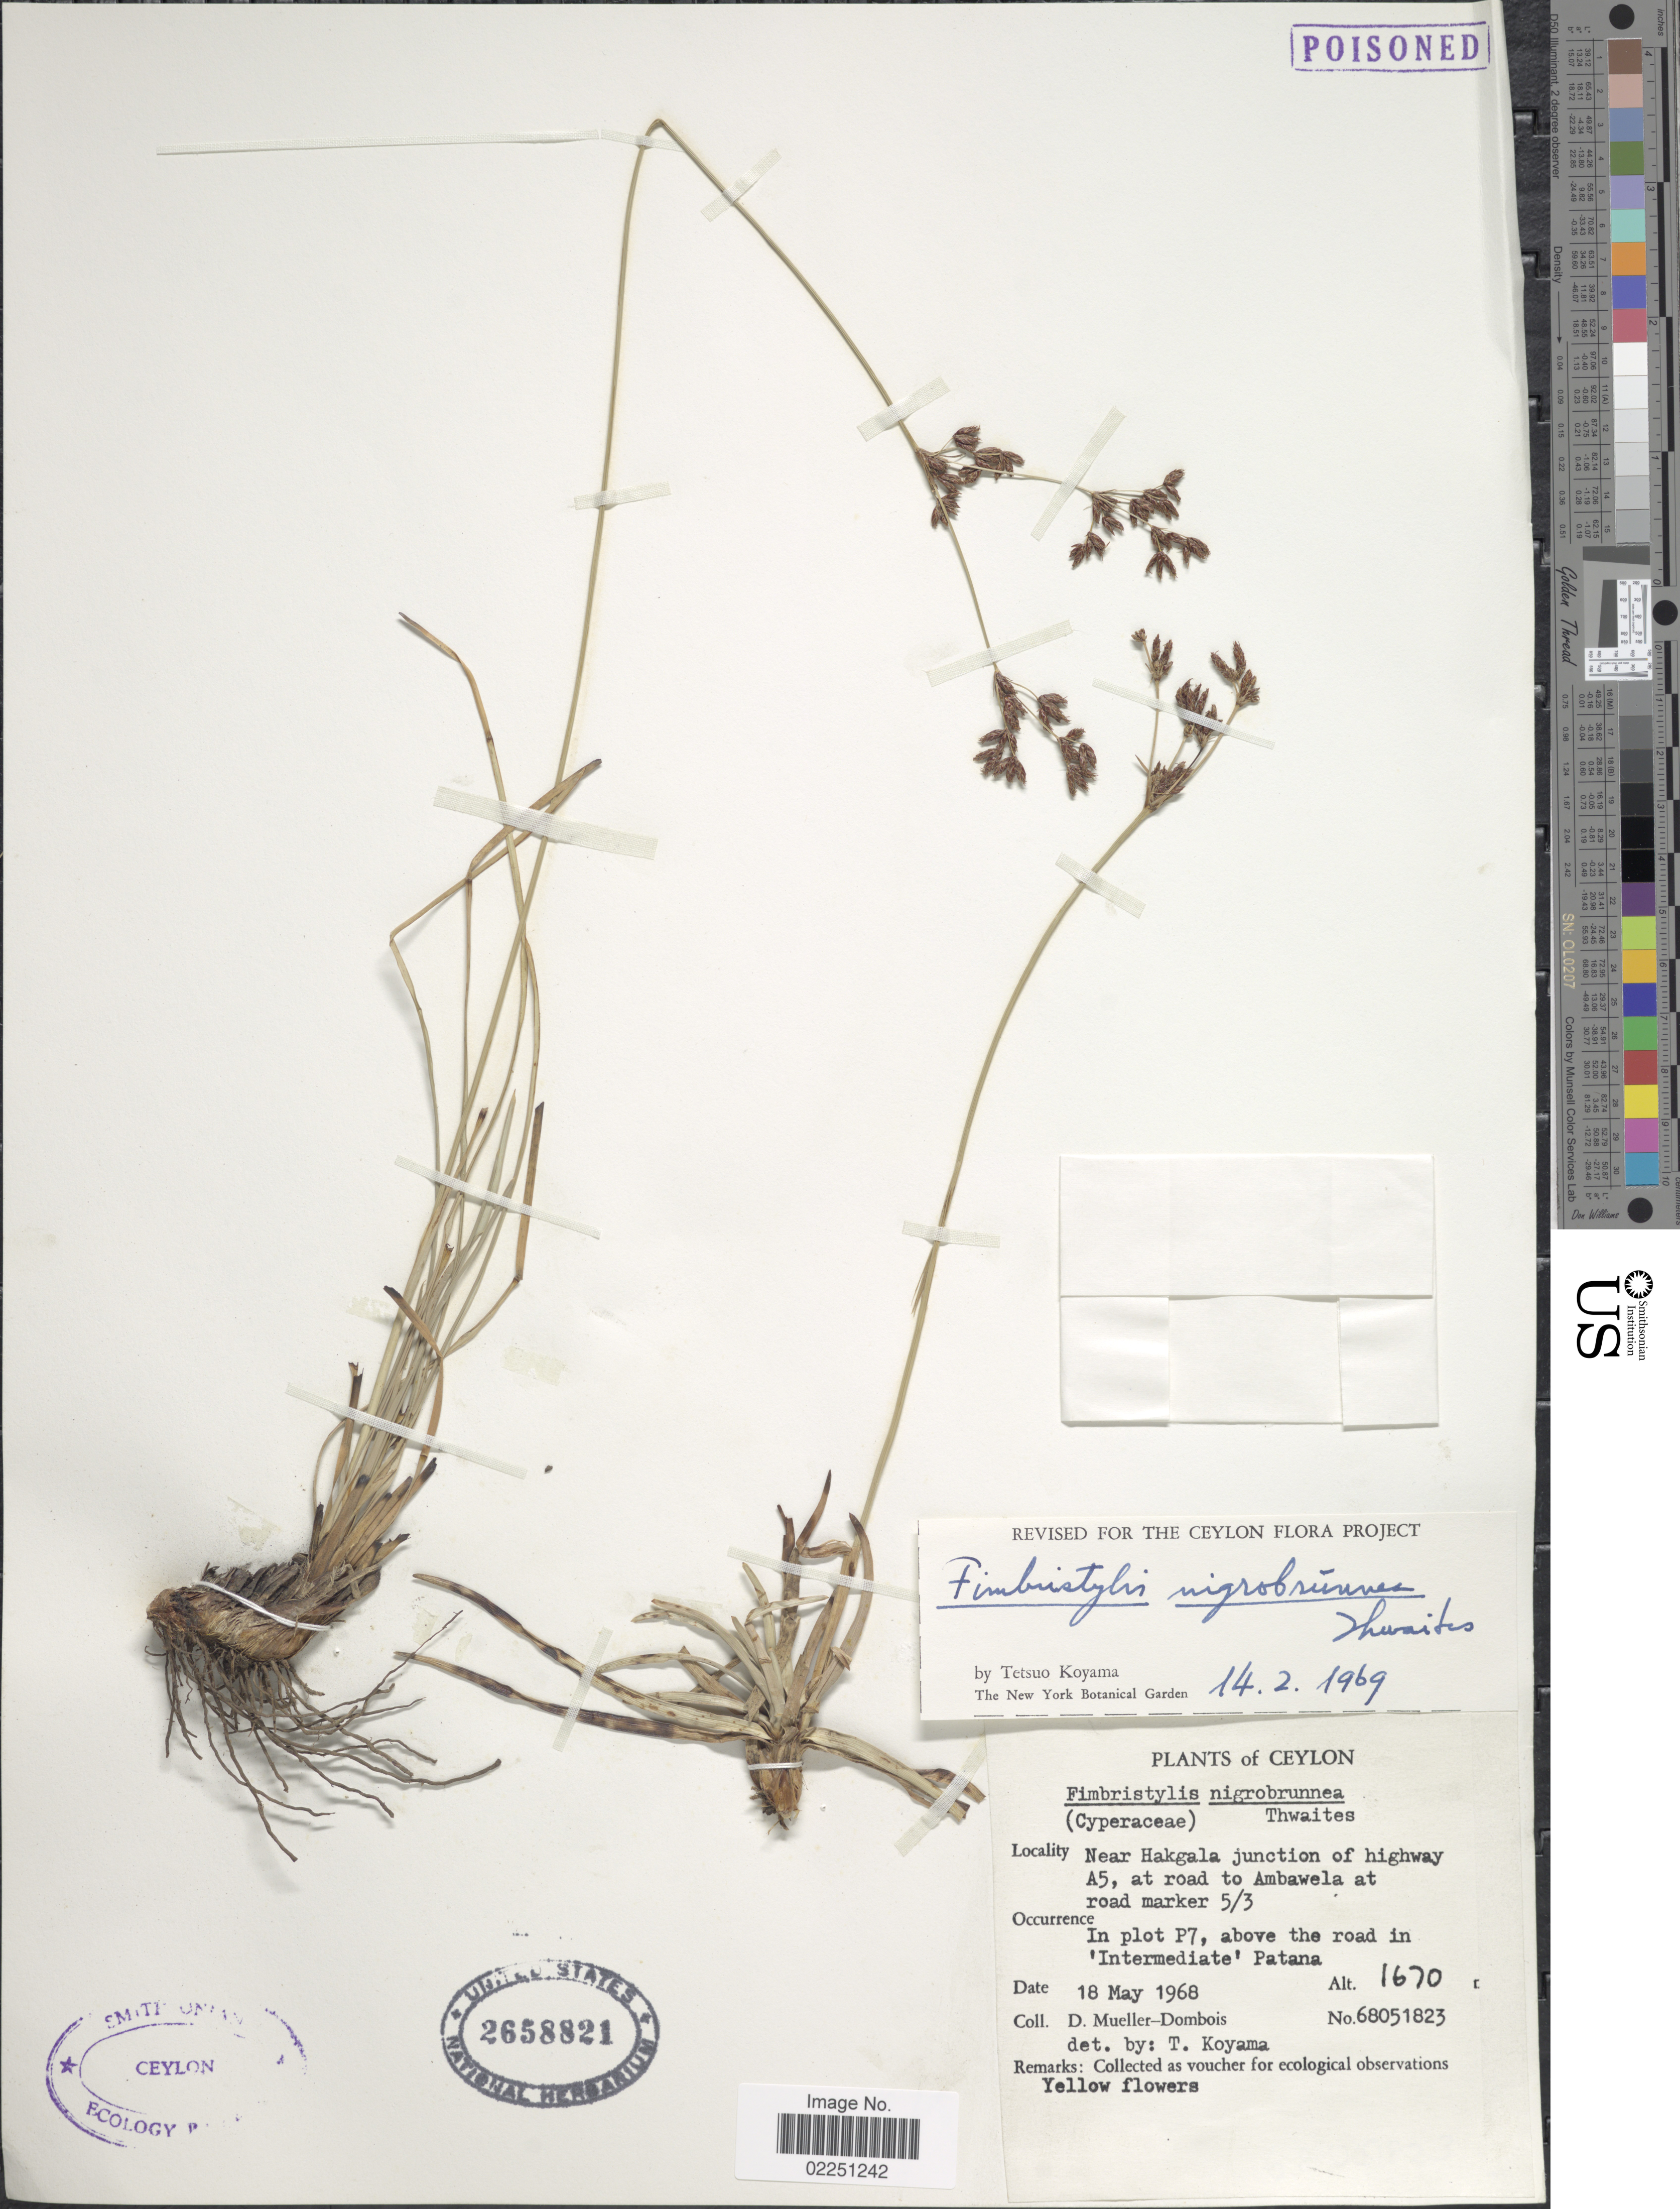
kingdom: Plantae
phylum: Tracheophyta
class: Liliopsida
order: Poales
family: Cyperaceae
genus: Fimbristylis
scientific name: Fimbristylis nigrobrunnea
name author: Thwaites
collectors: D. Mueller-Dombois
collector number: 68051823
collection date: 1968-05-18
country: Sri Lanka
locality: Ceylon. near Hakgala junction of highway A5, at road to Abawela at road marker 5/3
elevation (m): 1670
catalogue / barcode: US 2658821